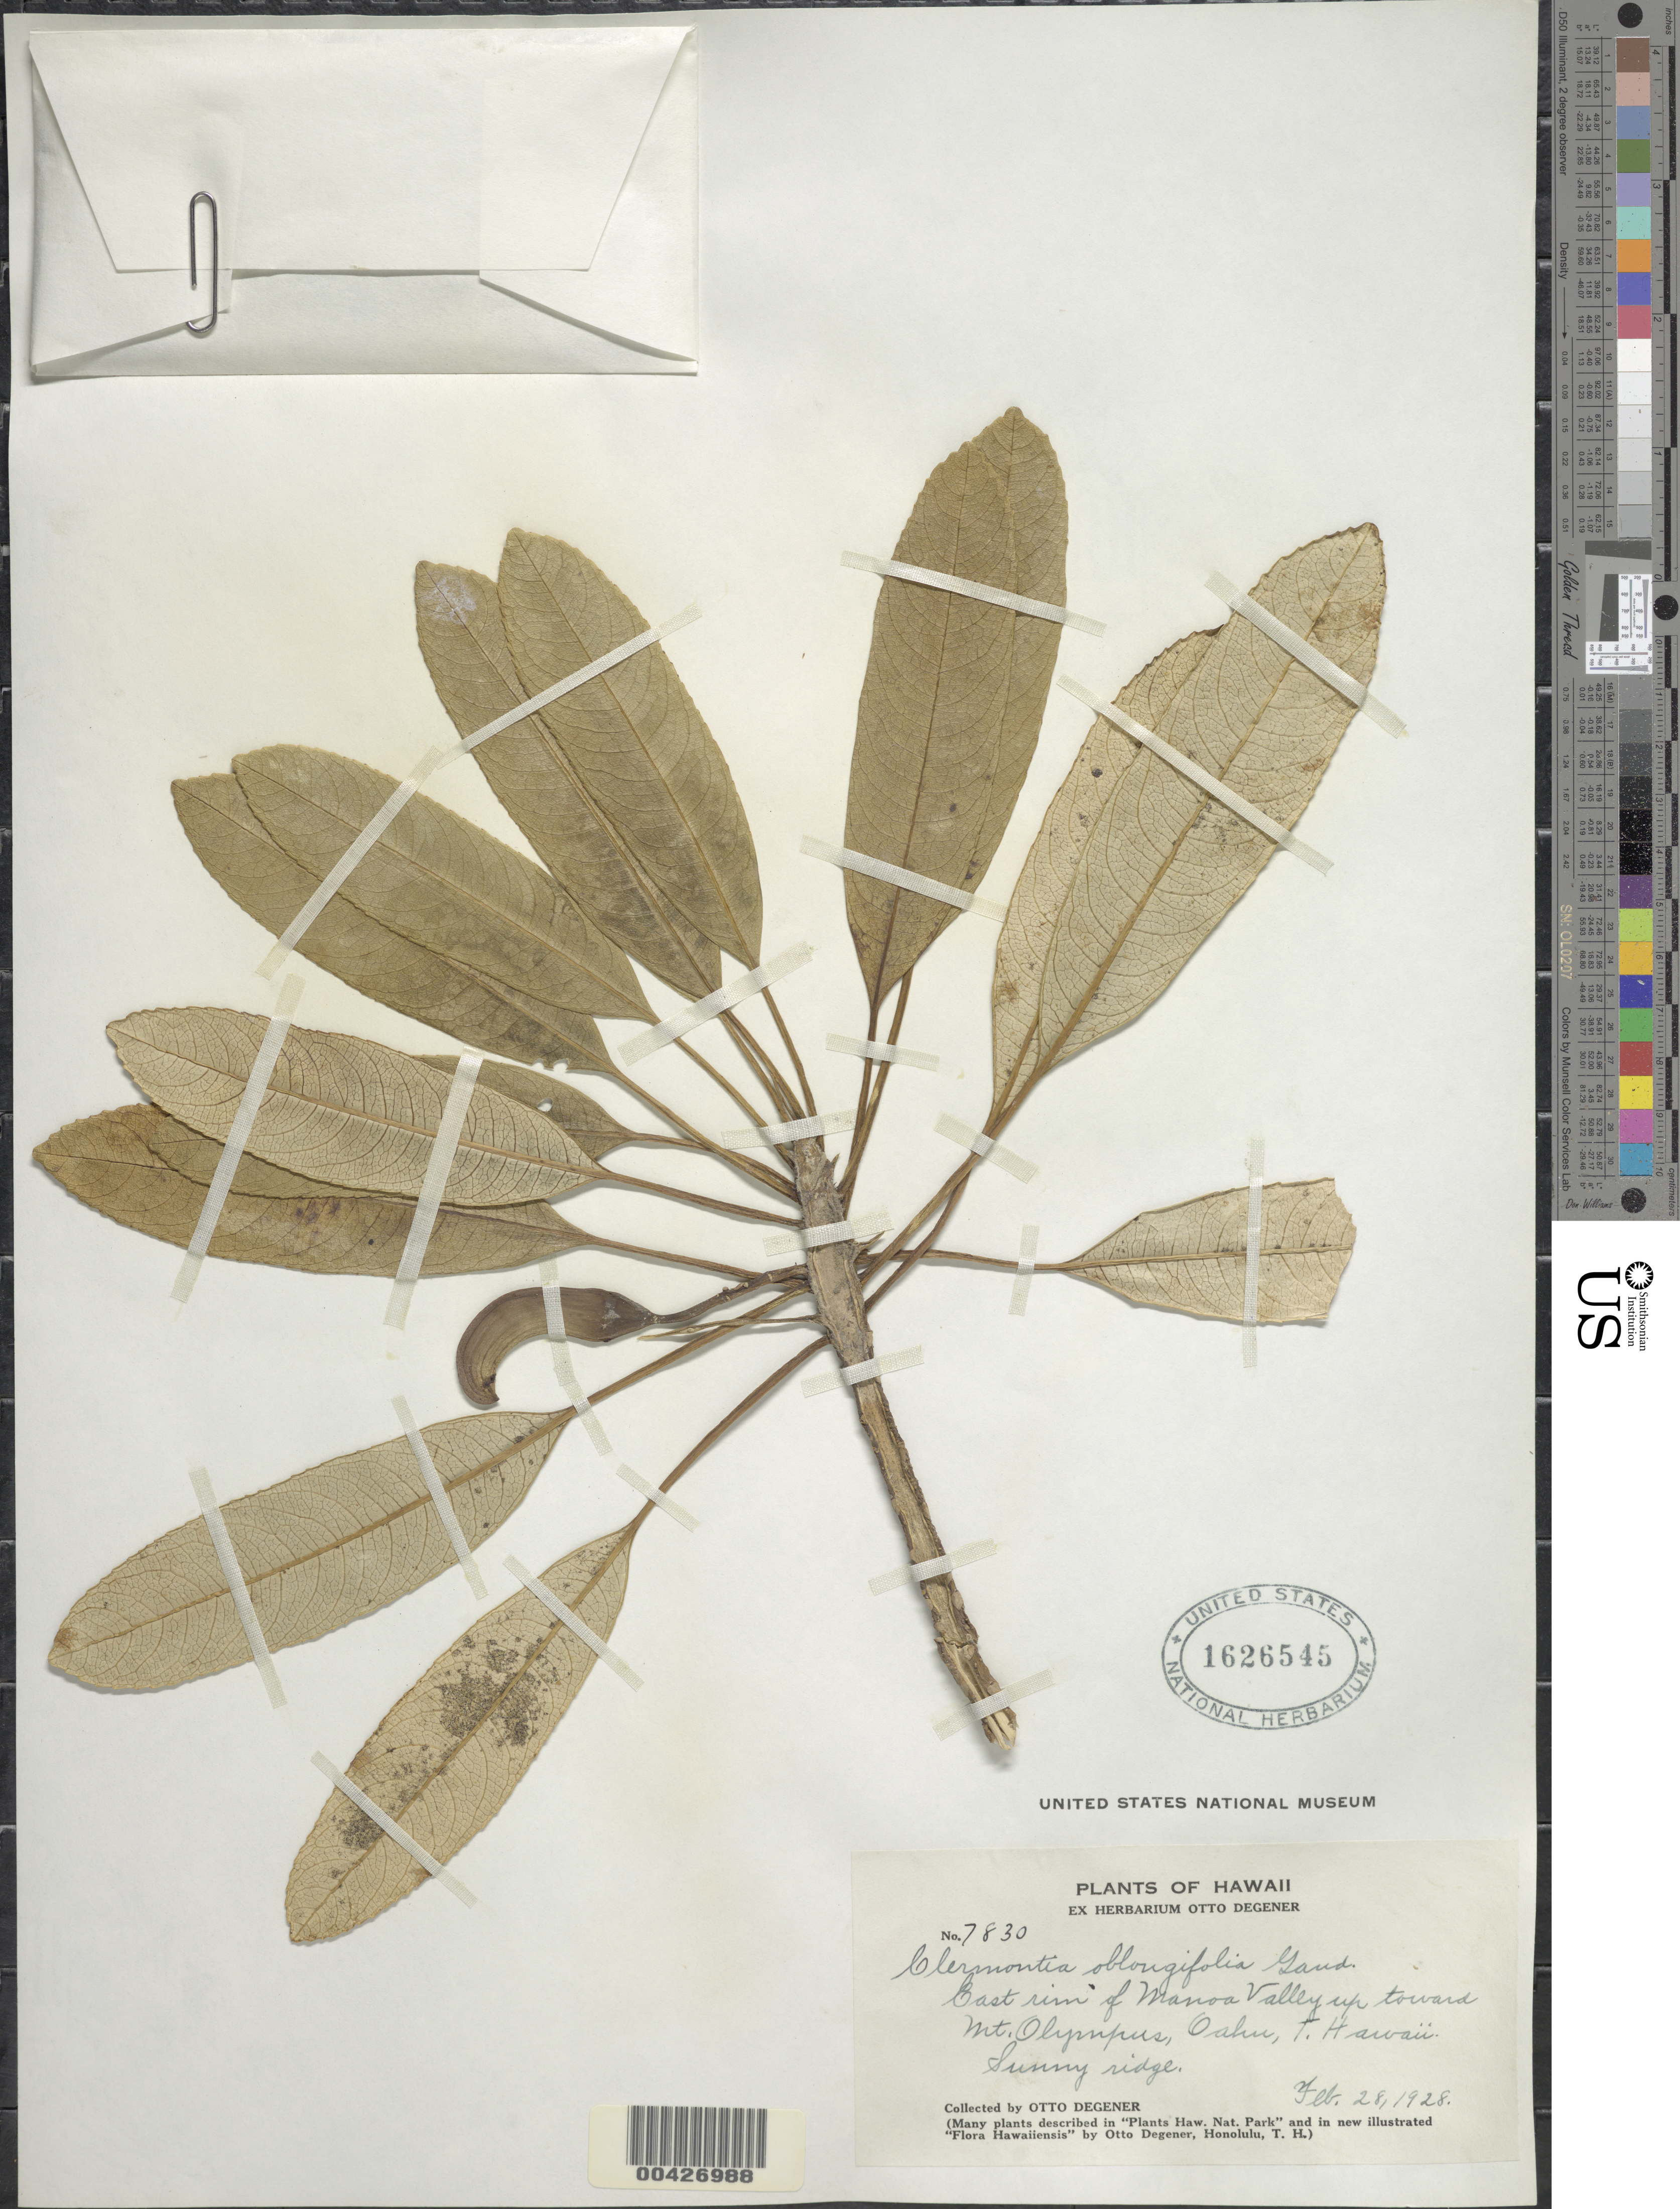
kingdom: Plantae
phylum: Tracheophyta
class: Magnoliopsida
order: Asterales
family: Campanulaceae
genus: Clermontia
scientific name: Clermontia oblongifolia subsp. oblongifolia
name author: Gaudich.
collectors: O. Degener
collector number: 7830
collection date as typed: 28 Feb 1928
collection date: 1928-02-28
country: United States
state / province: Hawaii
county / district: Honolulu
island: Oahu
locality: East rim of Manoa Valley, up toward Mount Olympus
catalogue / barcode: US 1626545